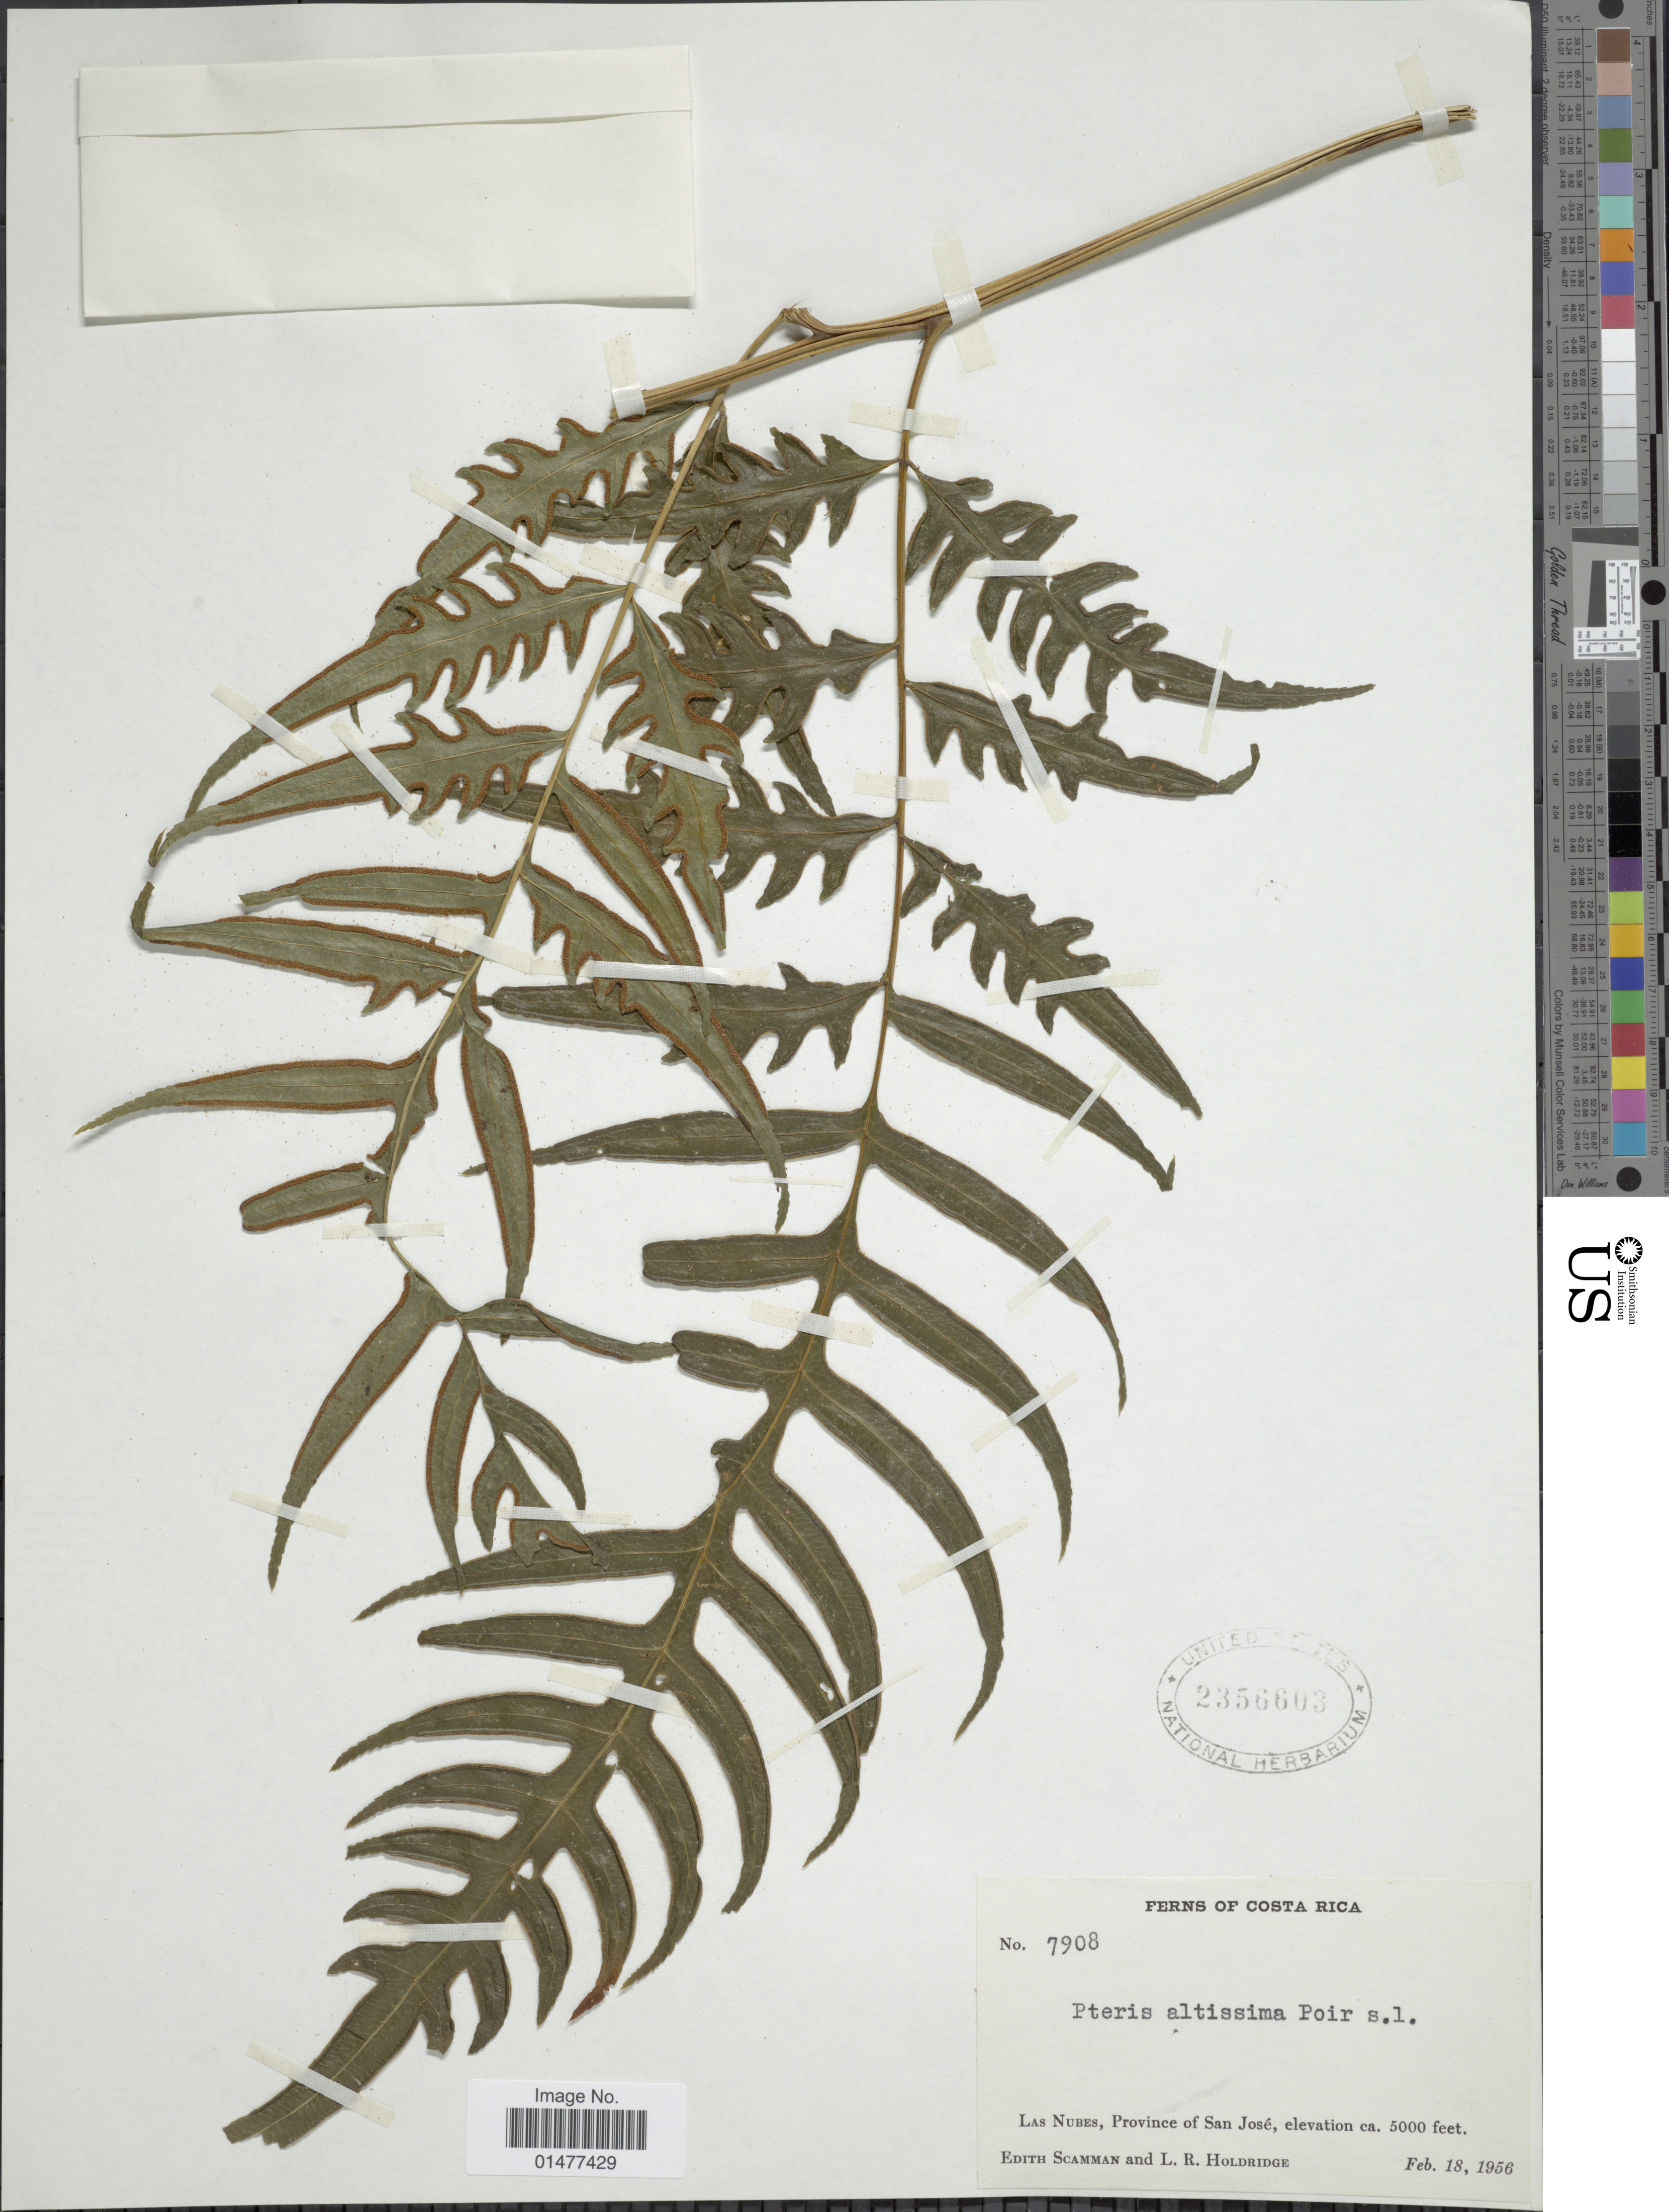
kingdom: Plantae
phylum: Tracheophyta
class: Polypodiopsida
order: Polypodiales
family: Pteridaceae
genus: Pteris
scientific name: Pteris altissima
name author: Poir.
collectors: E. Scamman & L. Holdridge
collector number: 7908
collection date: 1956-02-18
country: Costa Rica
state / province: San José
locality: Ferns of Costa Rica, Las Nubes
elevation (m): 1524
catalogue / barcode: US 2356603